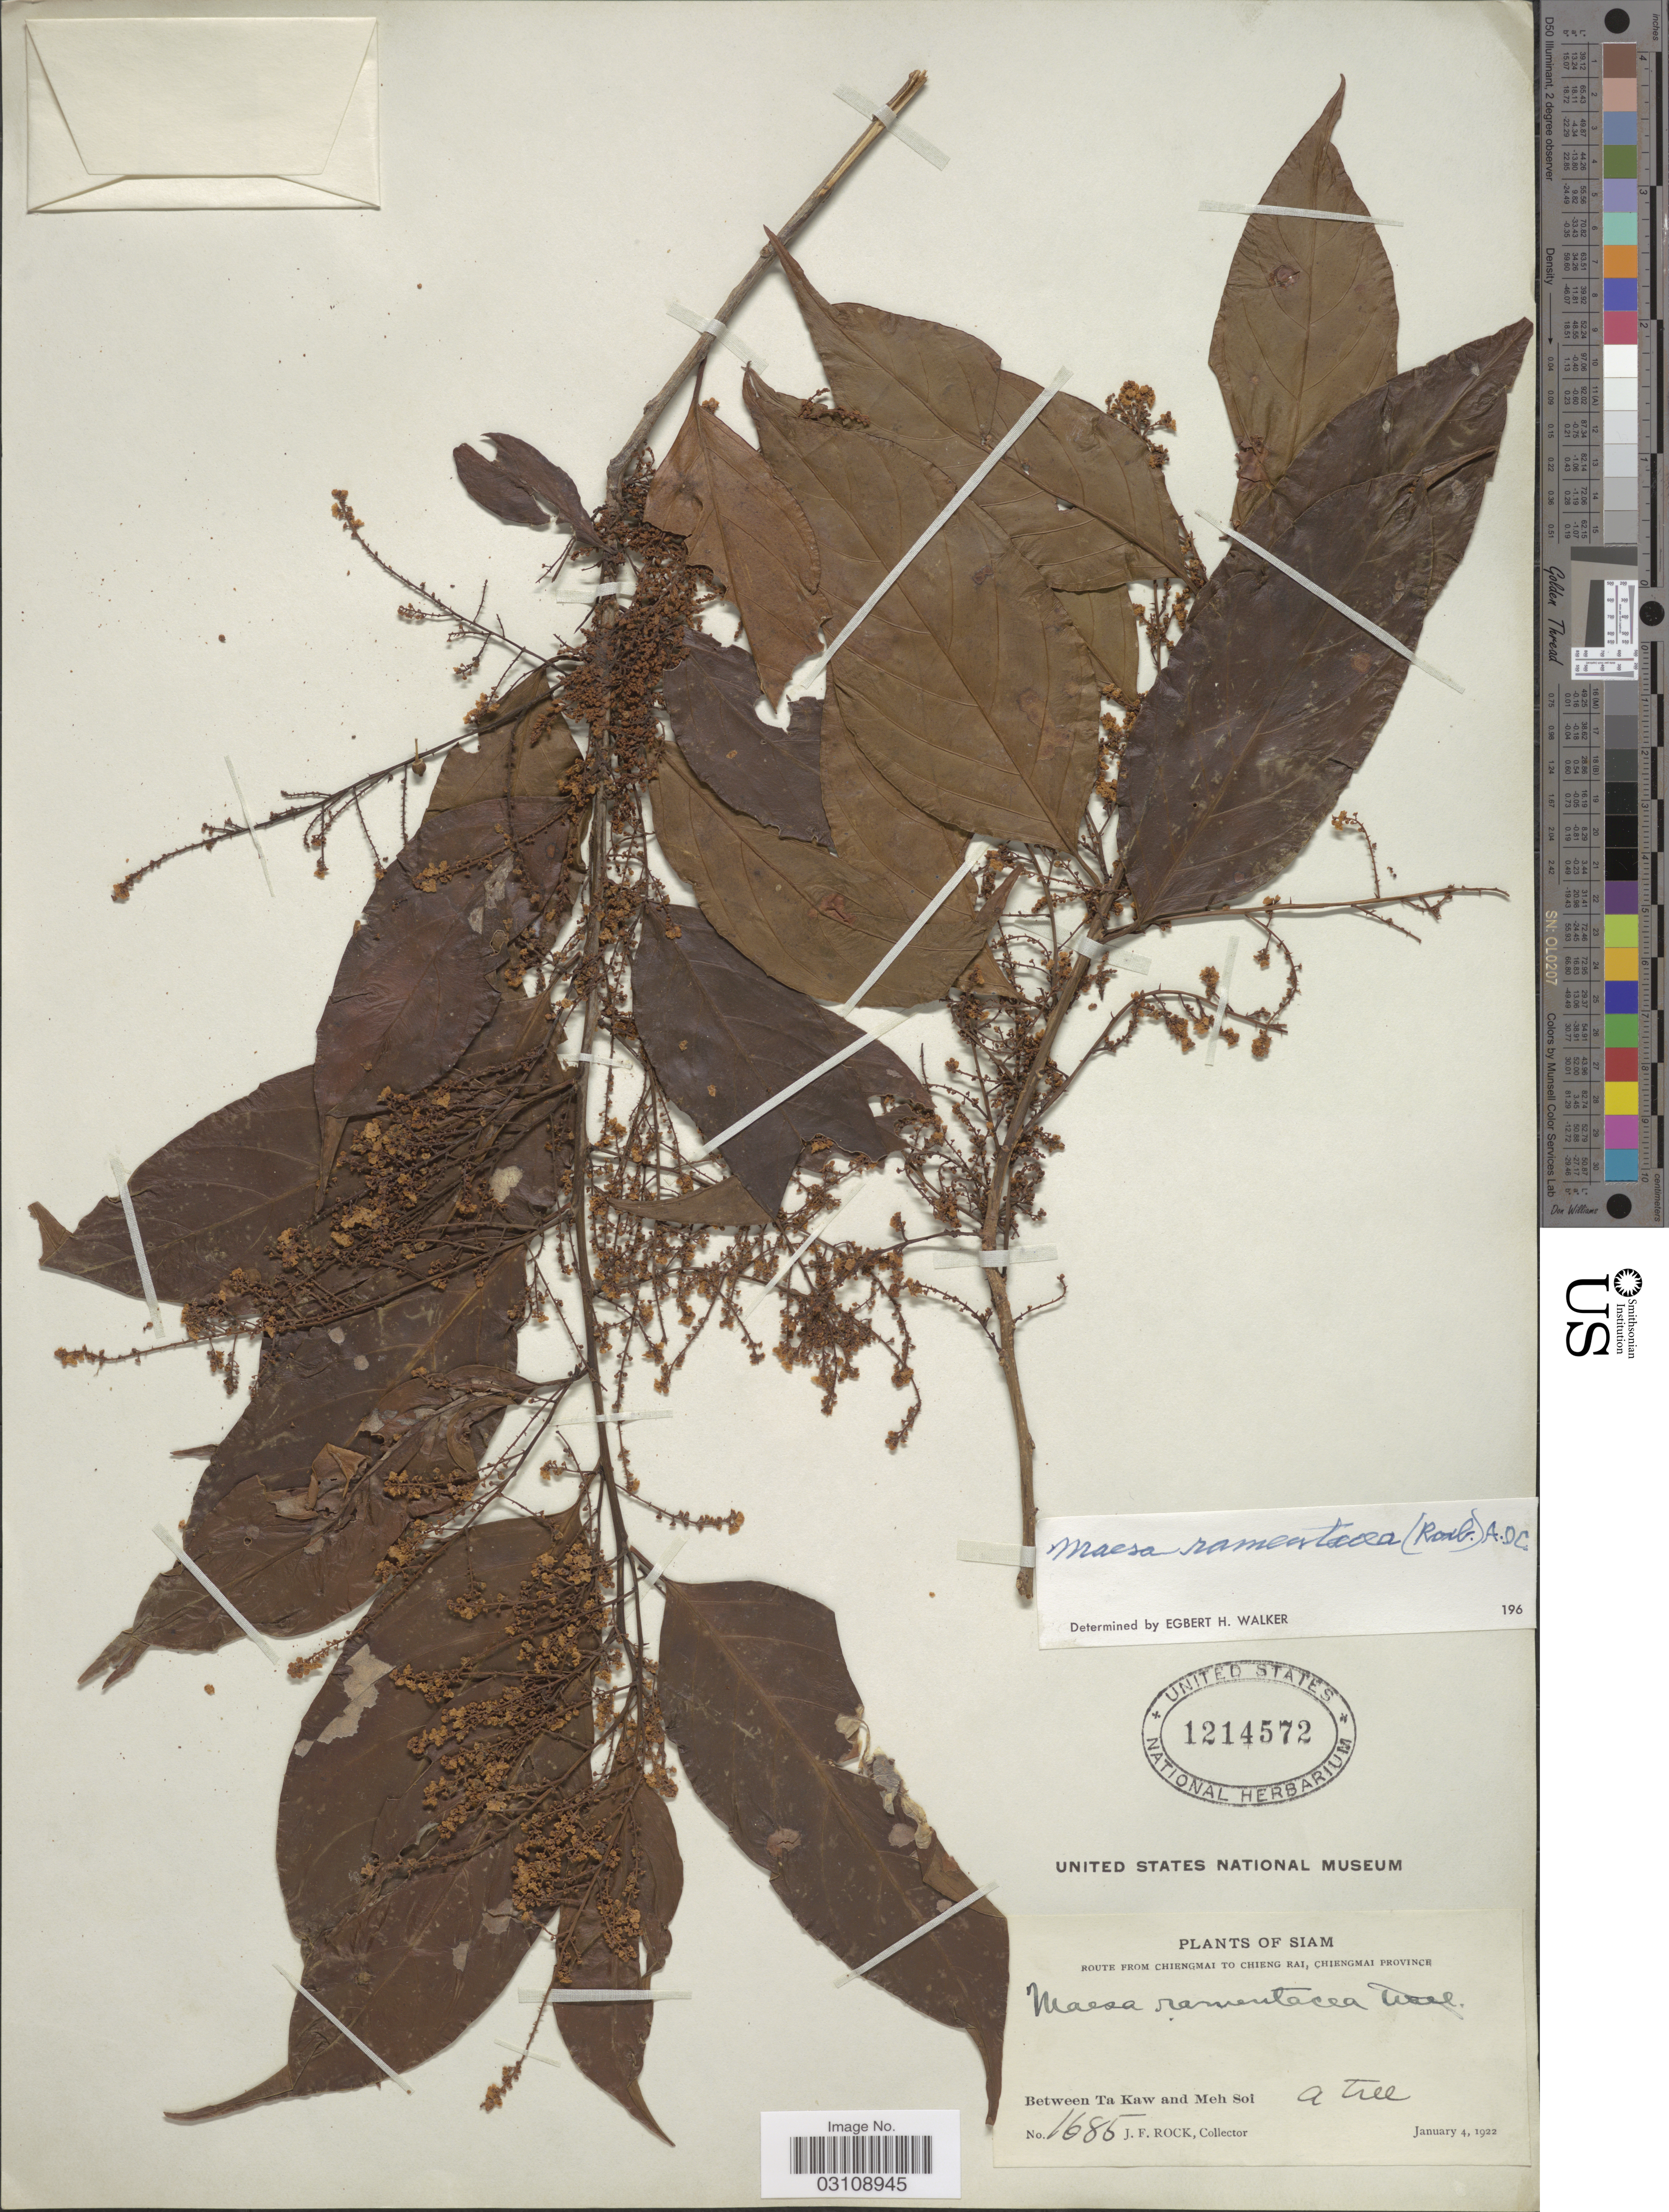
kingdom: Plantae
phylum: Tracheophyta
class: Magnoliopsida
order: Ericales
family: Primulaceae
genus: Maesa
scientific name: Maesa ramentacea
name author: (Roxb.) A. DC.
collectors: J. Rock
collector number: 1685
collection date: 1922-01-04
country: Thailand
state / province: Chiang Mai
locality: Siam. Route from Chiengmai to Chieng Rai, Chiengmai Province. Between Ta Kaw and Meh Soi.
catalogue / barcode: US 1214572